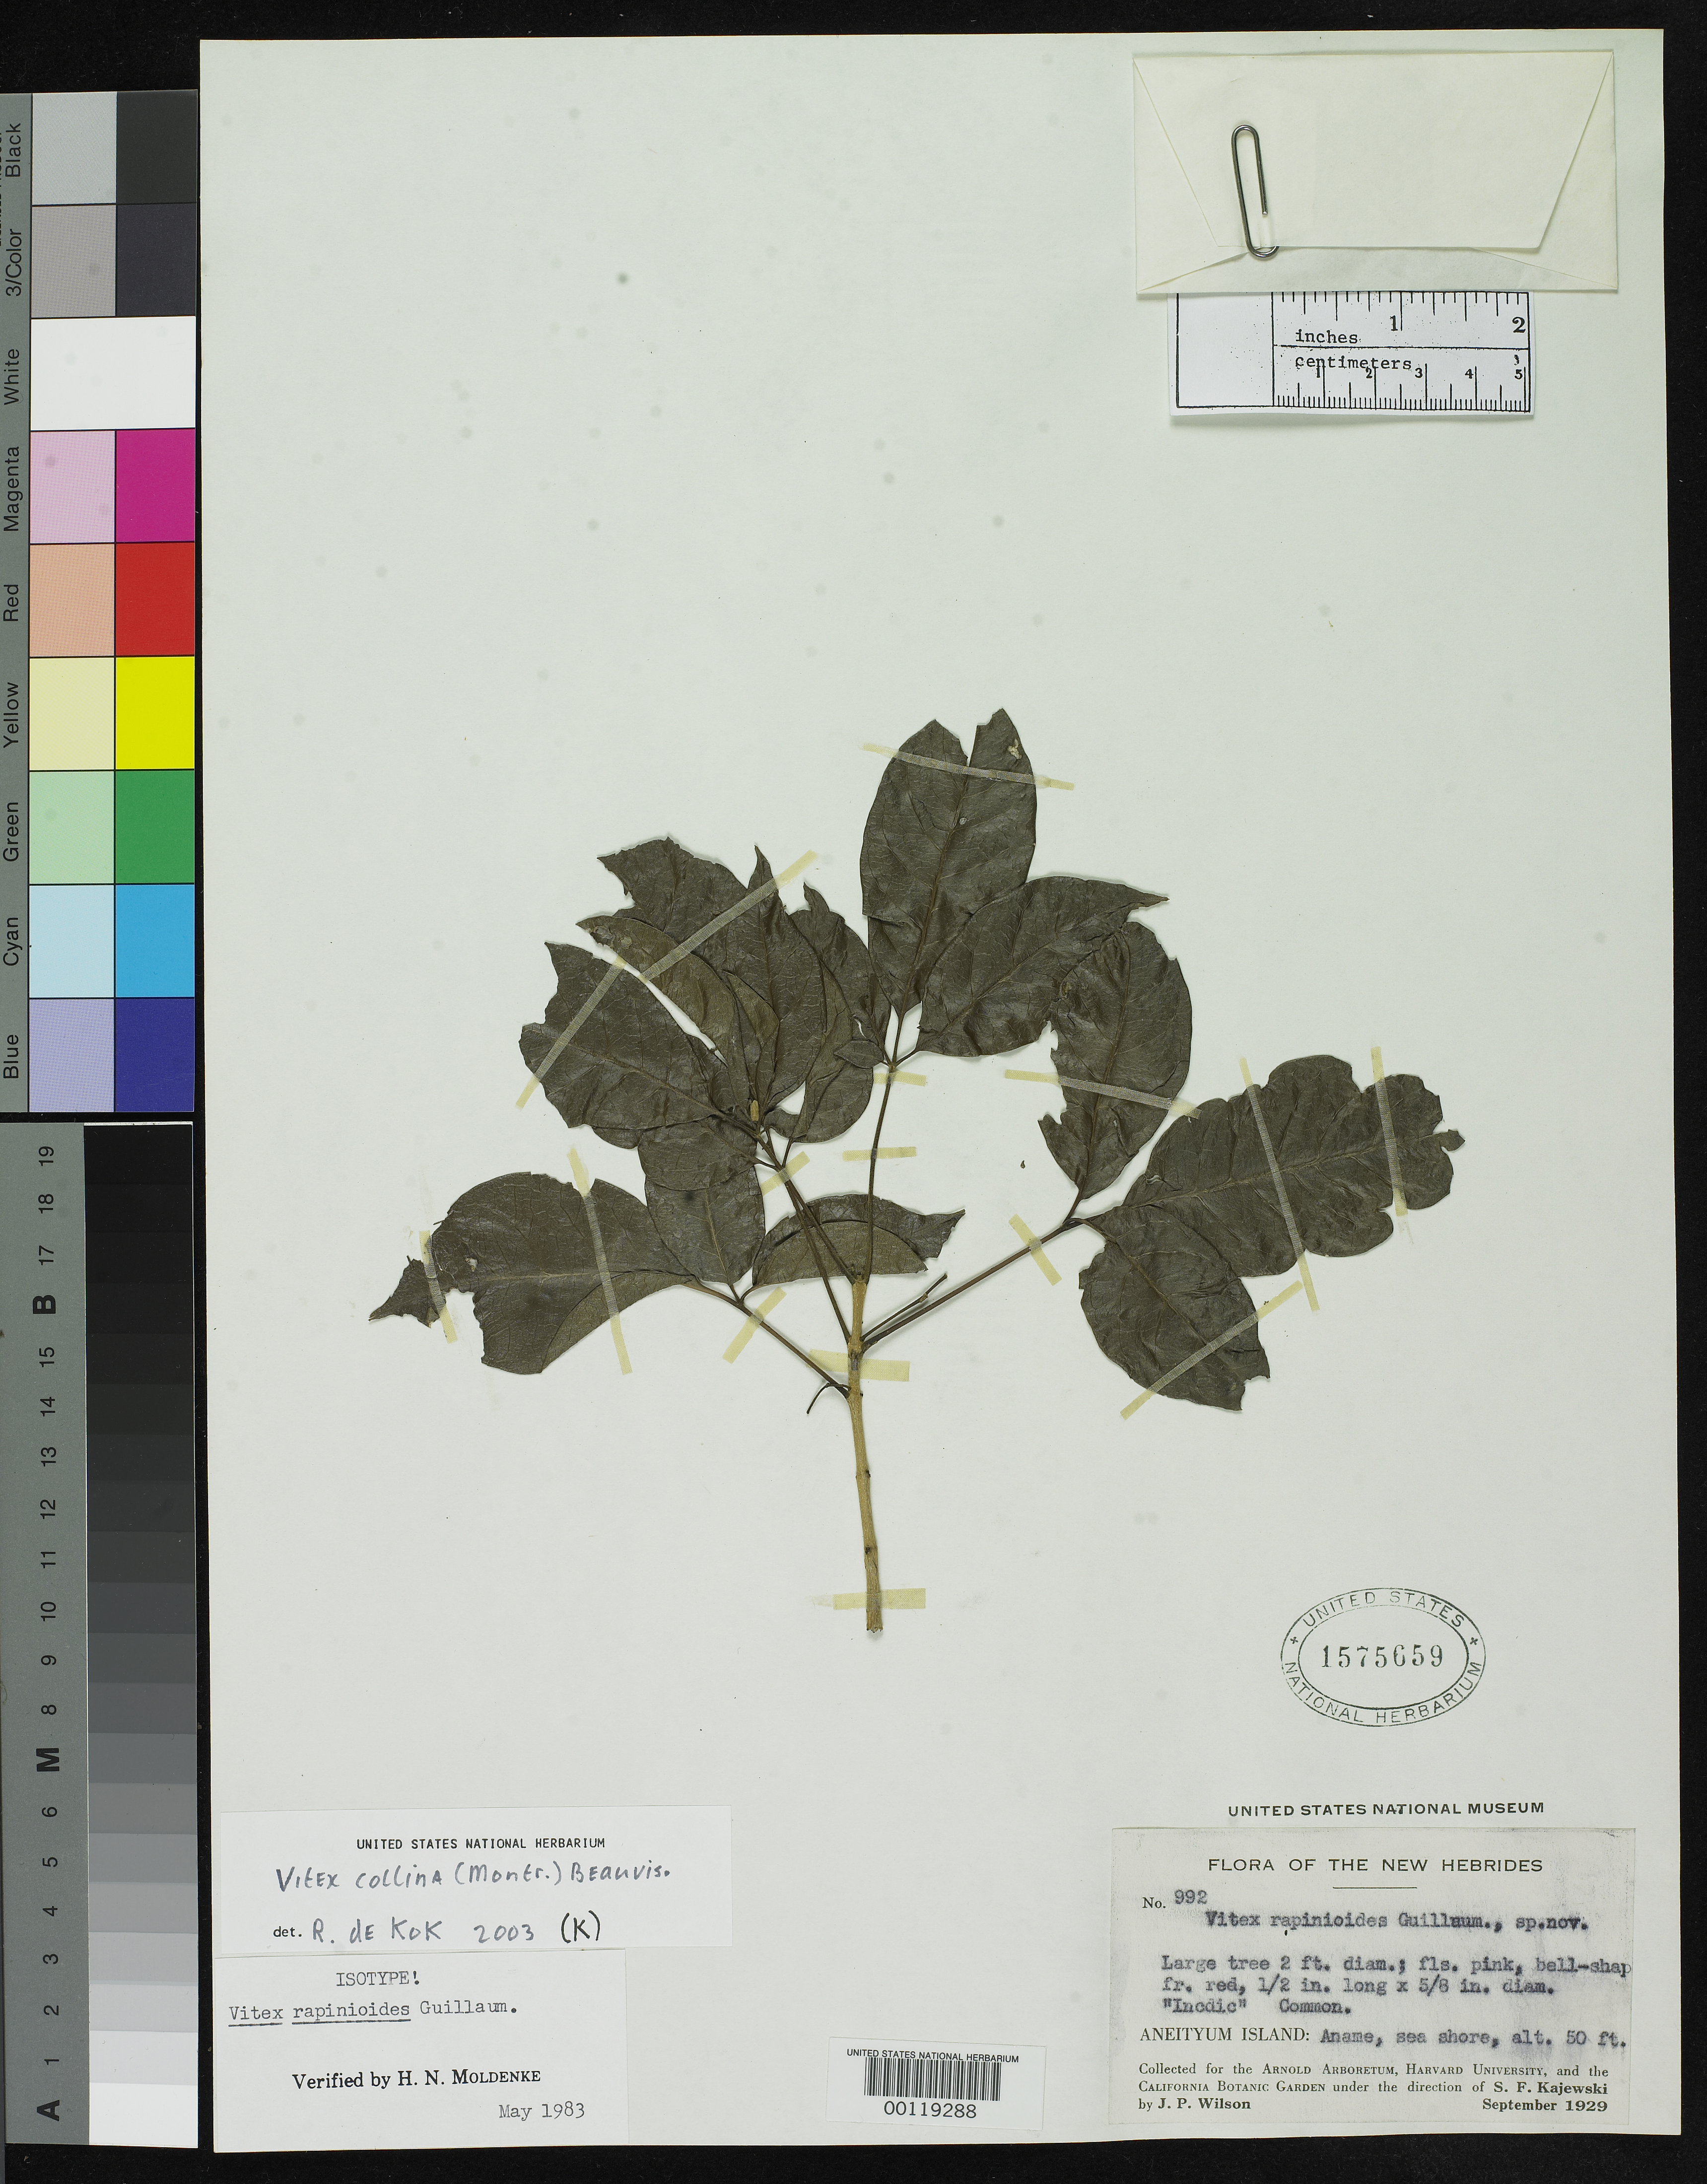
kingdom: Plantae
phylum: Tracheophyta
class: Magnoliopsida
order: Lamiales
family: Lamiaceae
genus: Vitex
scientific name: Vitex rapinioides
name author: Guillaumin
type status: Isotype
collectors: J. P. Wilson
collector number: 992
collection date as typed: Sep 1929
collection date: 1929-09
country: Vanuatu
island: Anatom [Aneityum]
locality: Aname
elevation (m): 15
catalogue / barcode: US 1575659